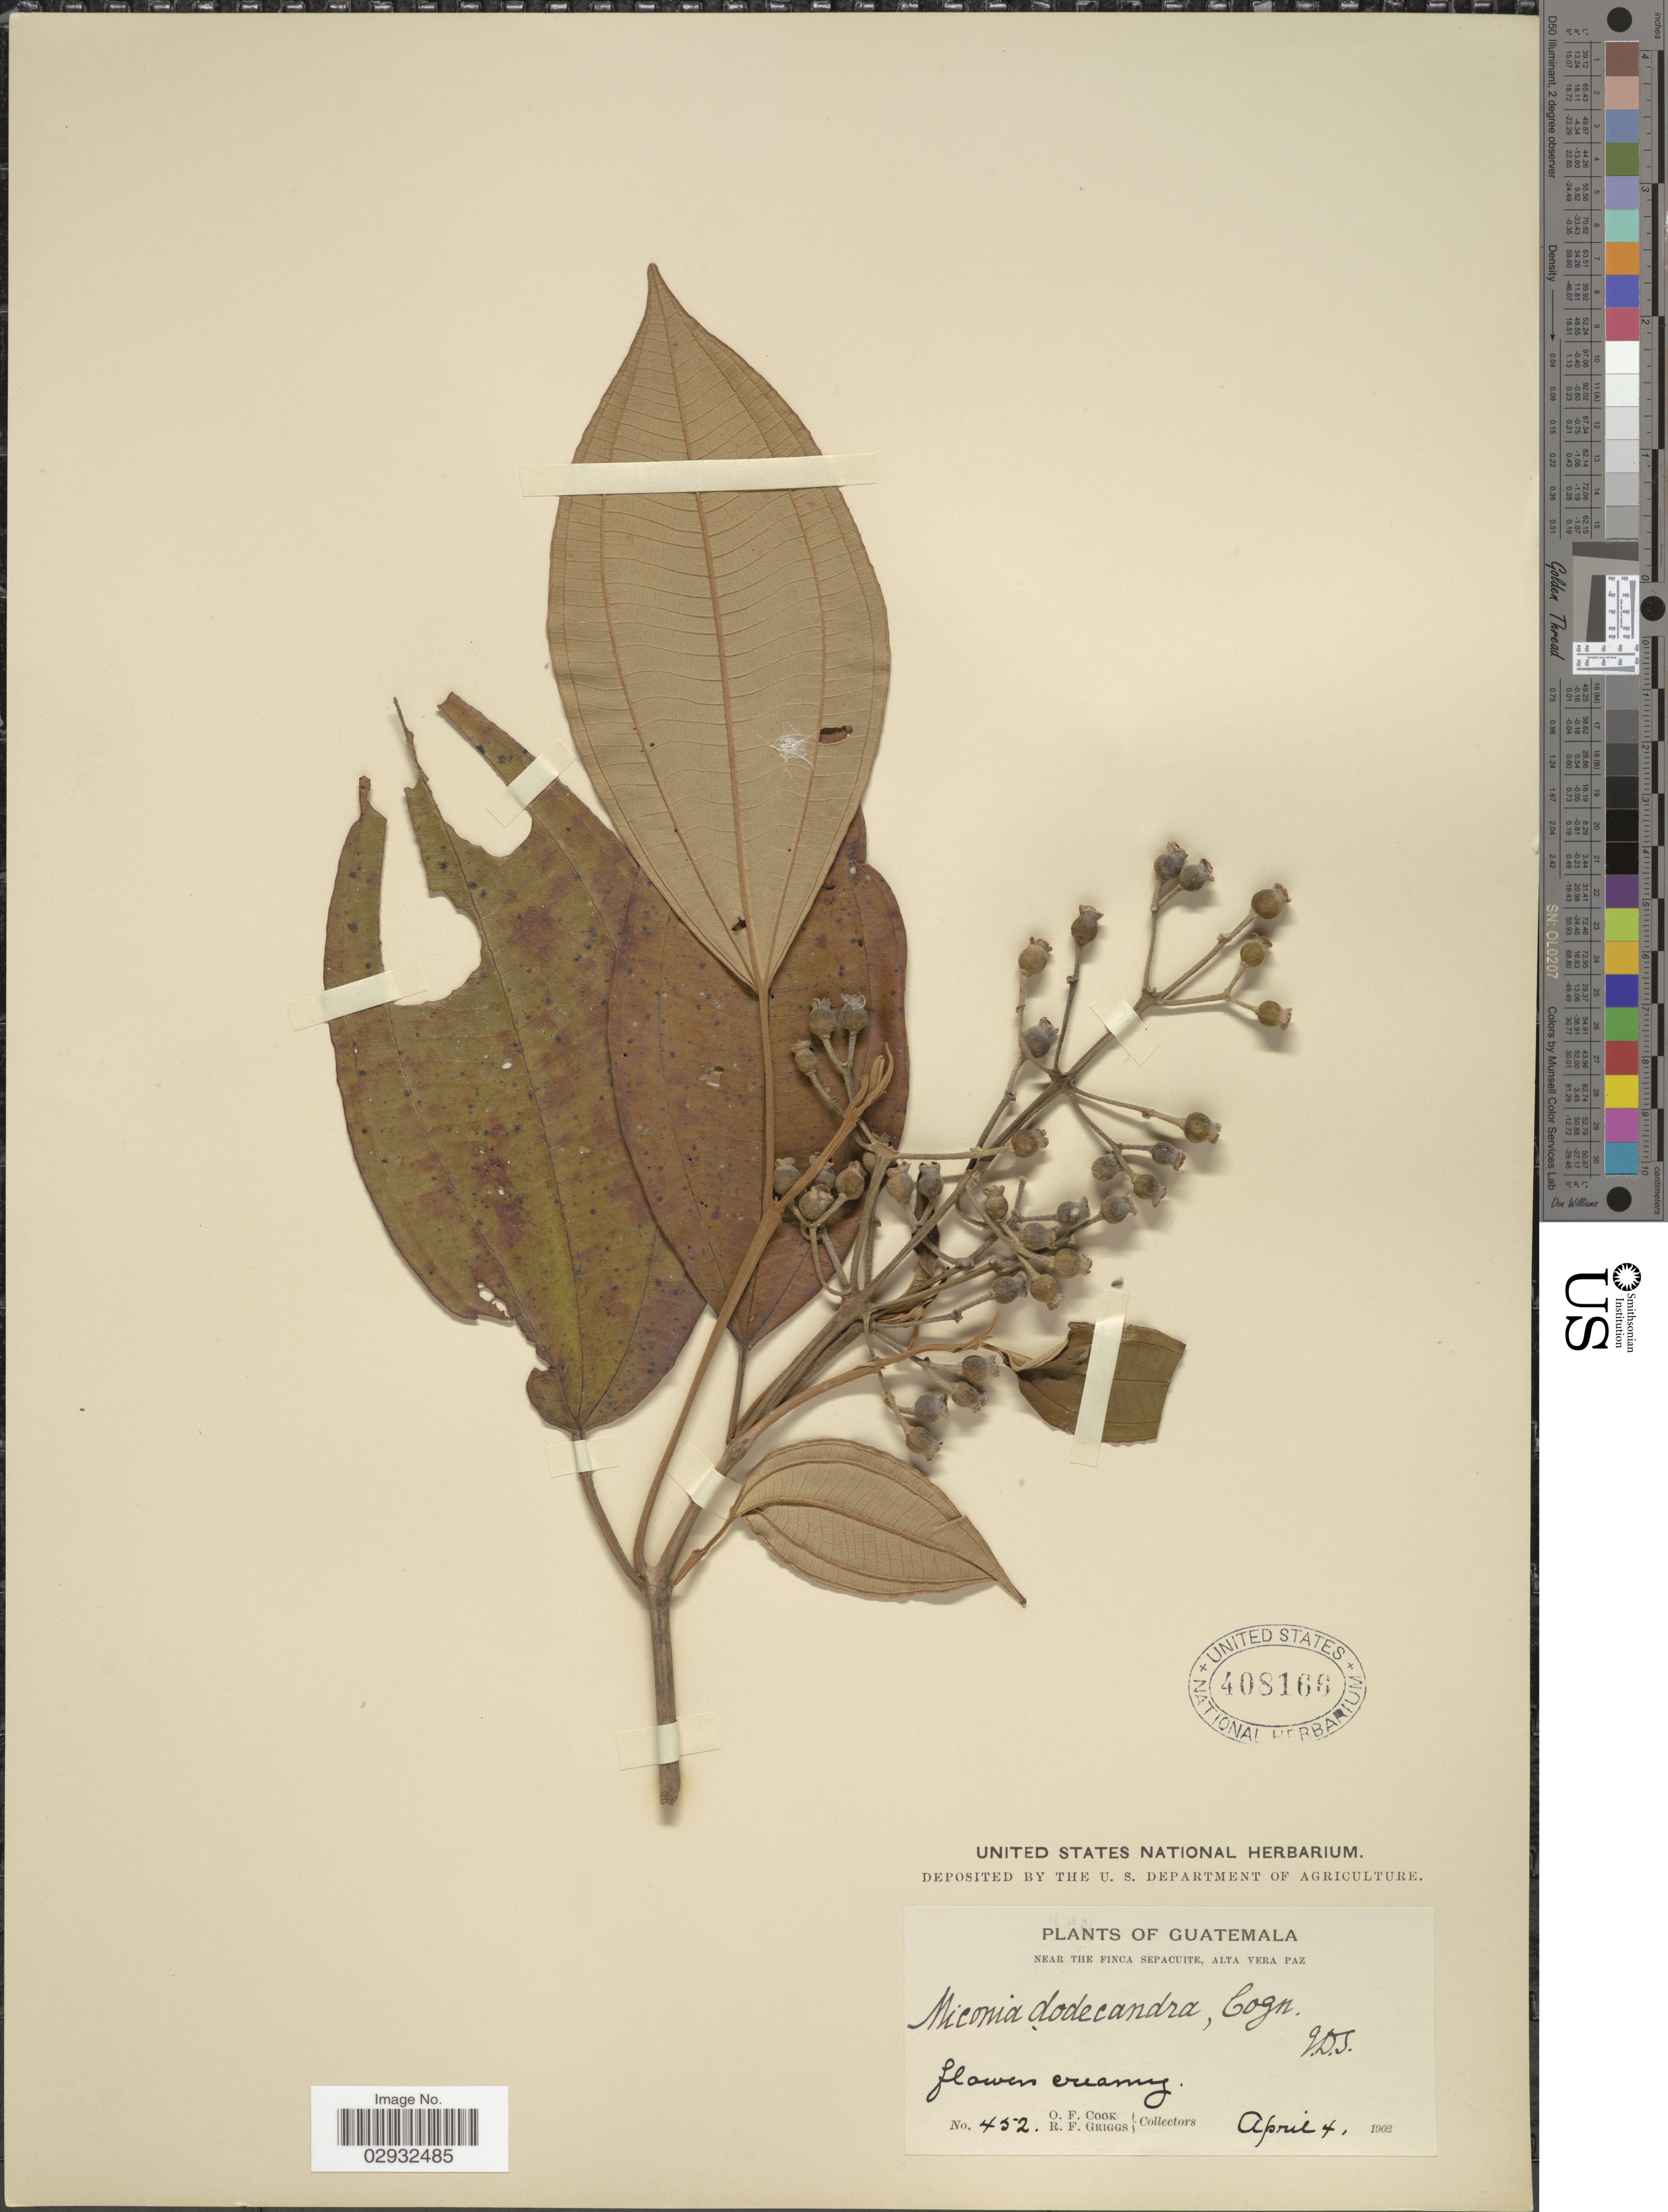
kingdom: Plantae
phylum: Tracheophyta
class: Magnoliopsida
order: Myrtales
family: Melastomataceae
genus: Miconia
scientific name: Miconia dodecandra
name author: Cogn.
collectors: O. F. Cook & R. F. Griggs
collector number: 452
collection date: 1902-04-04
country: Guatemala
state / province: Alta Verapaz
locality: Near the Finca Sepacuite.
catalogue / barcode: US 408166